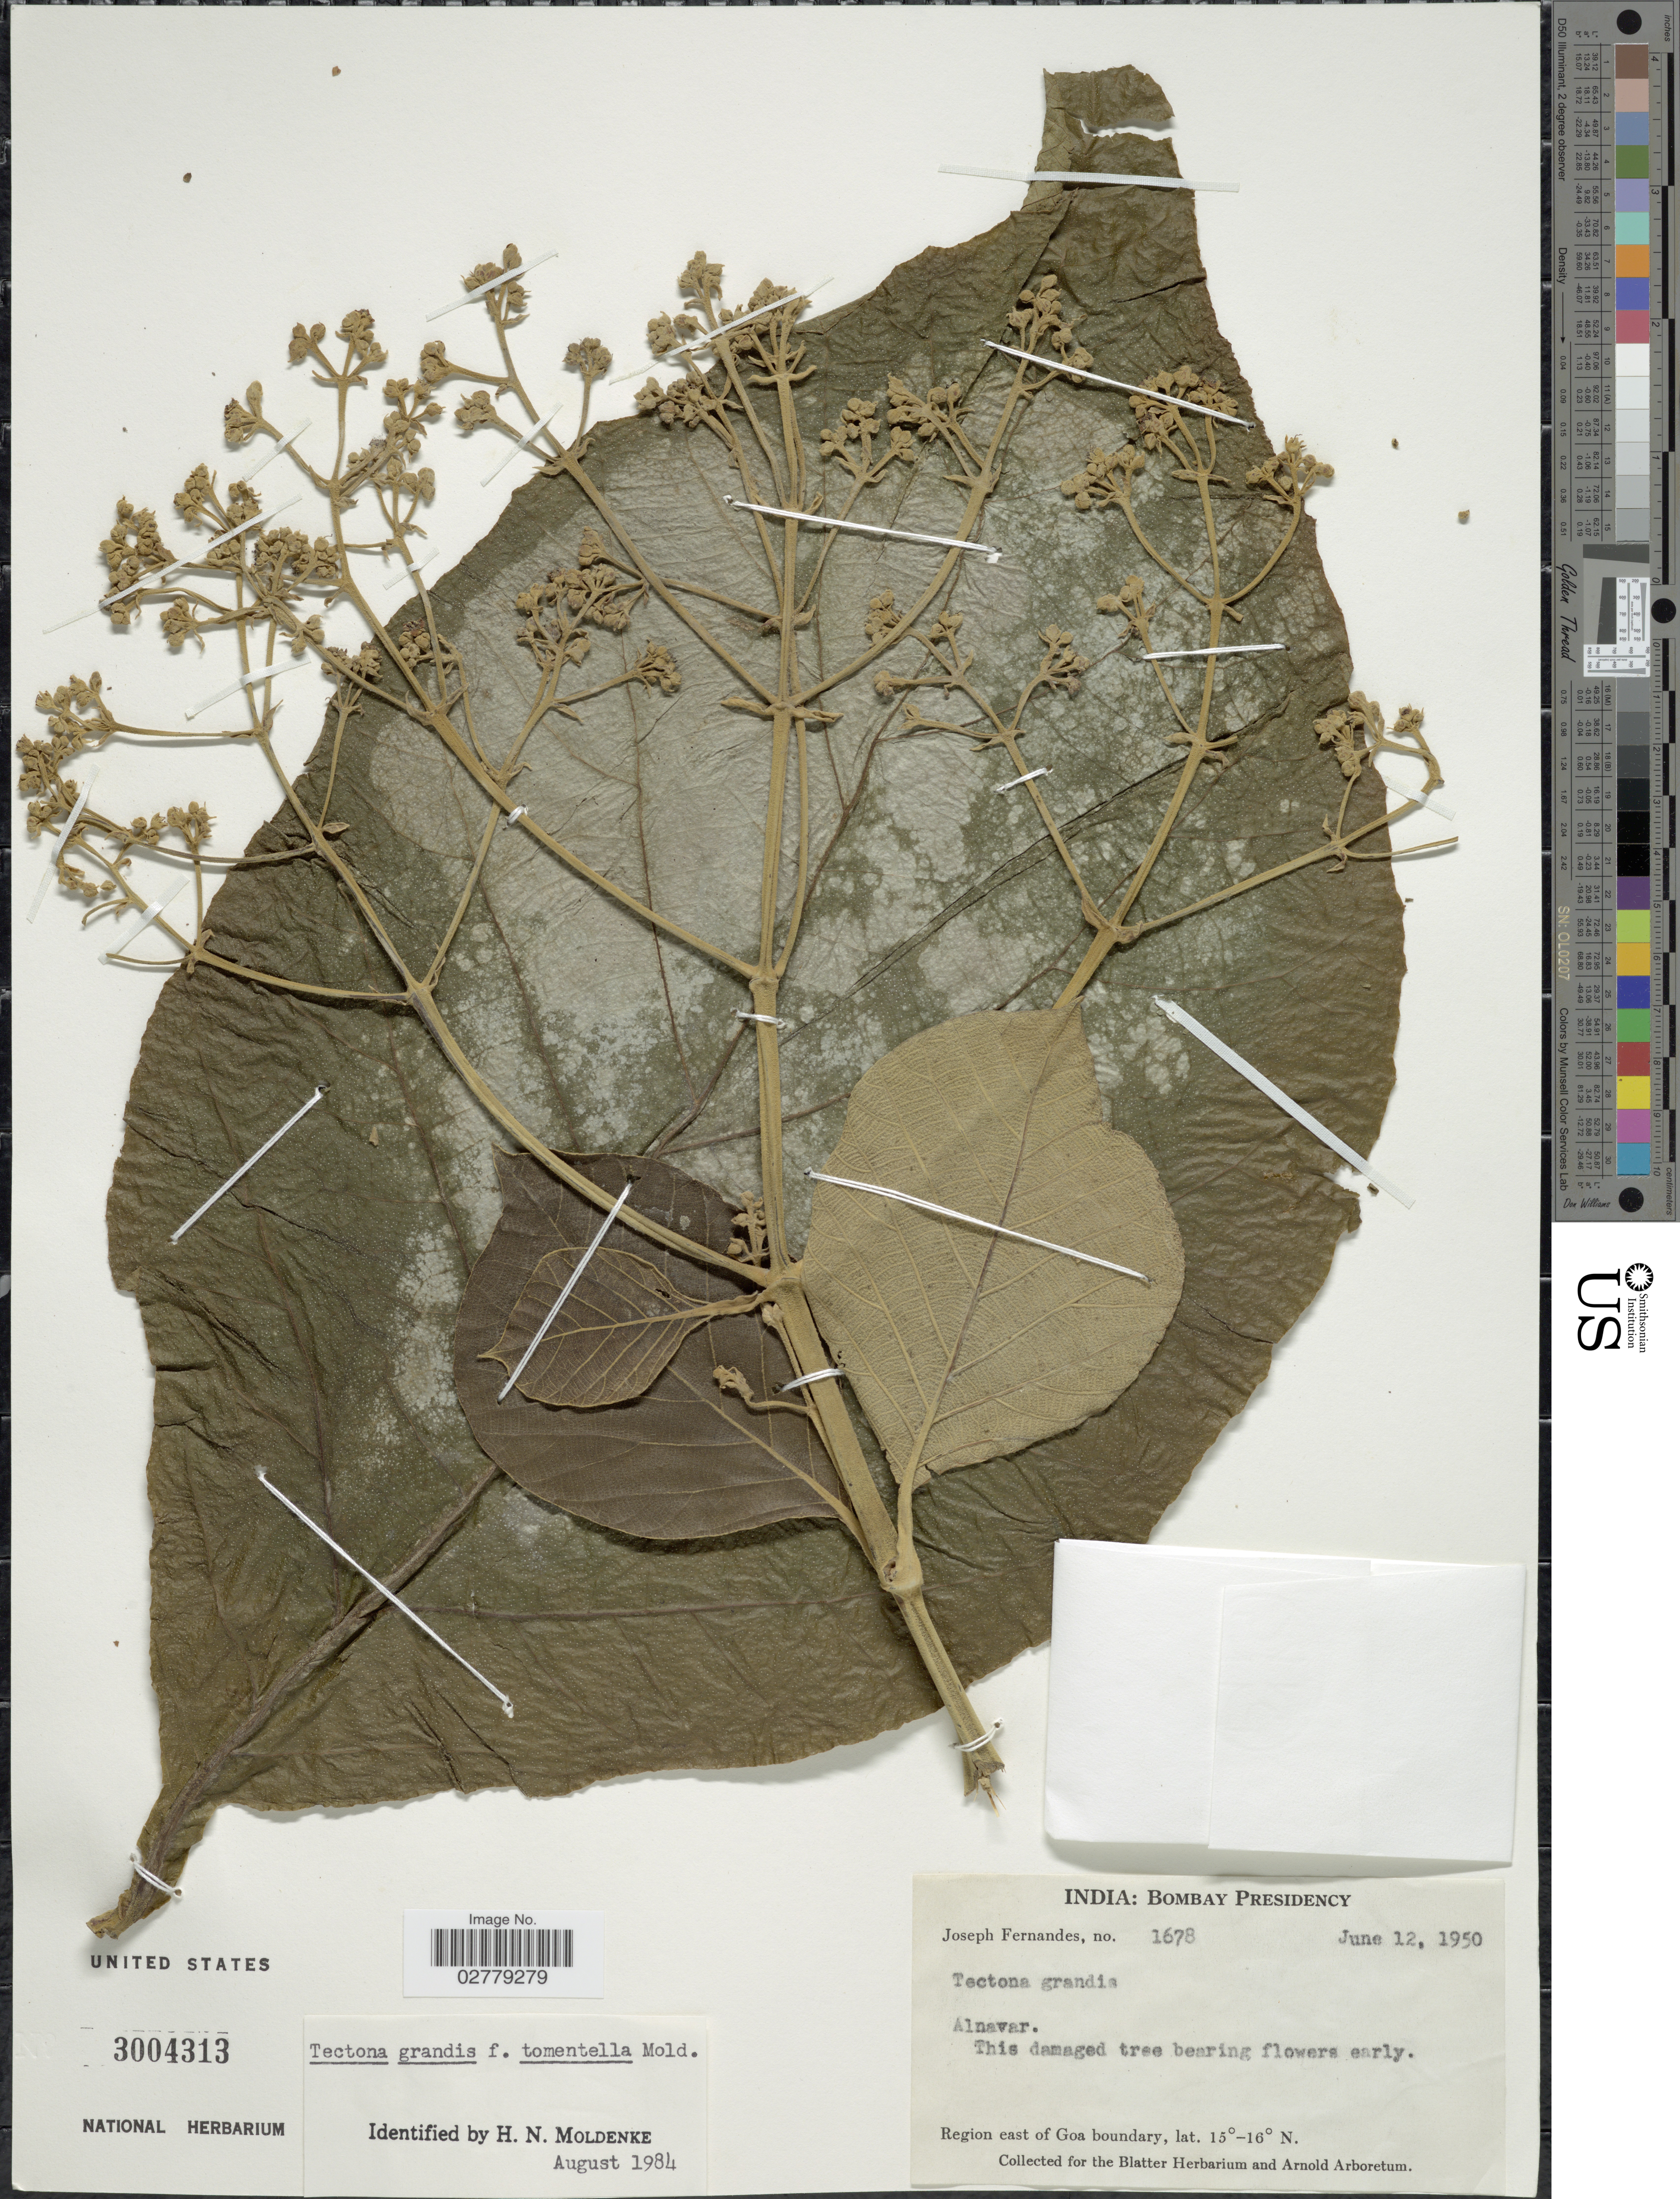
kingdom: Plantae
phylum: Tracheophyta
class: Magnoliopsida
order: Lamiales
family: Lamiaceae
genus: Tectona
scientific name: Tectona grandis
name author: L. f.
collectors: J. Fernandes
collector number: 1678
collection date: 1950-06-12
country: India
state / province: Goa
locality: Bombay Presidency. Alnavar. Region east of Goa boundary.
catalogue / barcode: US 3004313